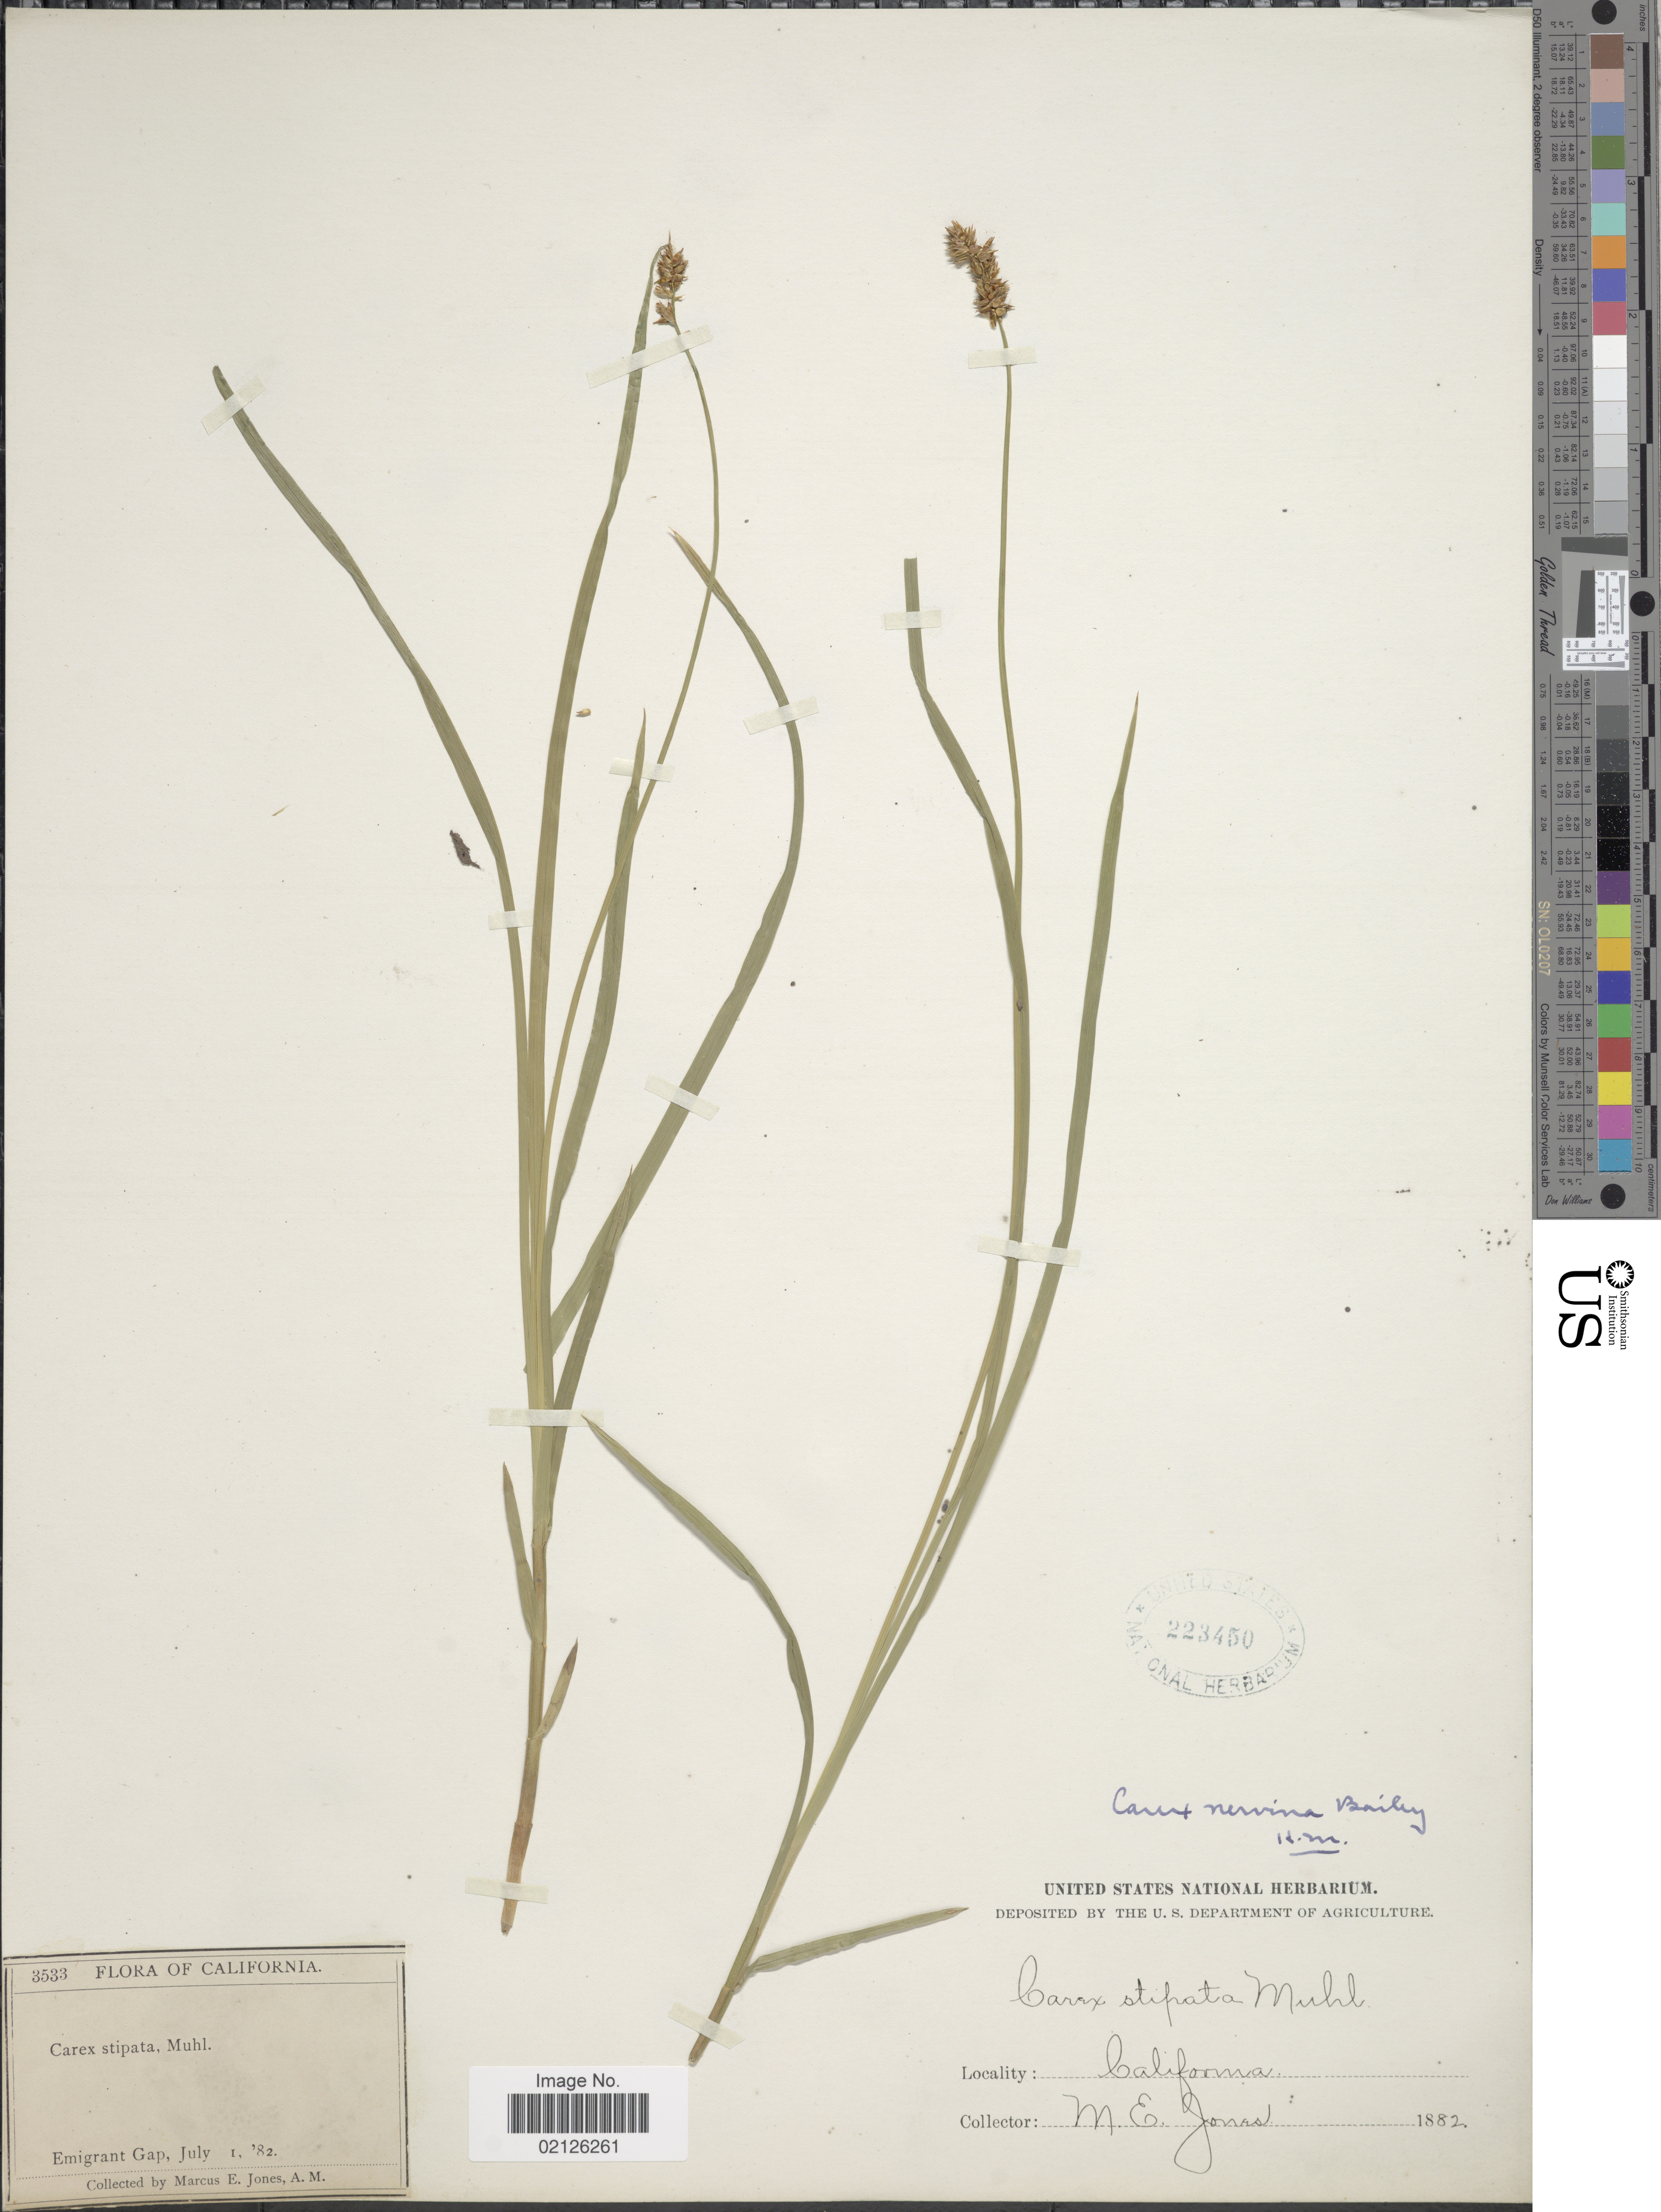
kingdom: Plantae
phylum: Tracheophyta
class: Liliopsida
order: Poales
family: Cyperaceae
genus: Carex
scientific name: Carex nervina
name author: L.H. Bailey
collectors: M. E. Jones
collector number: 3533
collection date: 1882-07-01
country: United States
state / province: California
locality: Emigrant Gap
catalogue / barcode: US 223450